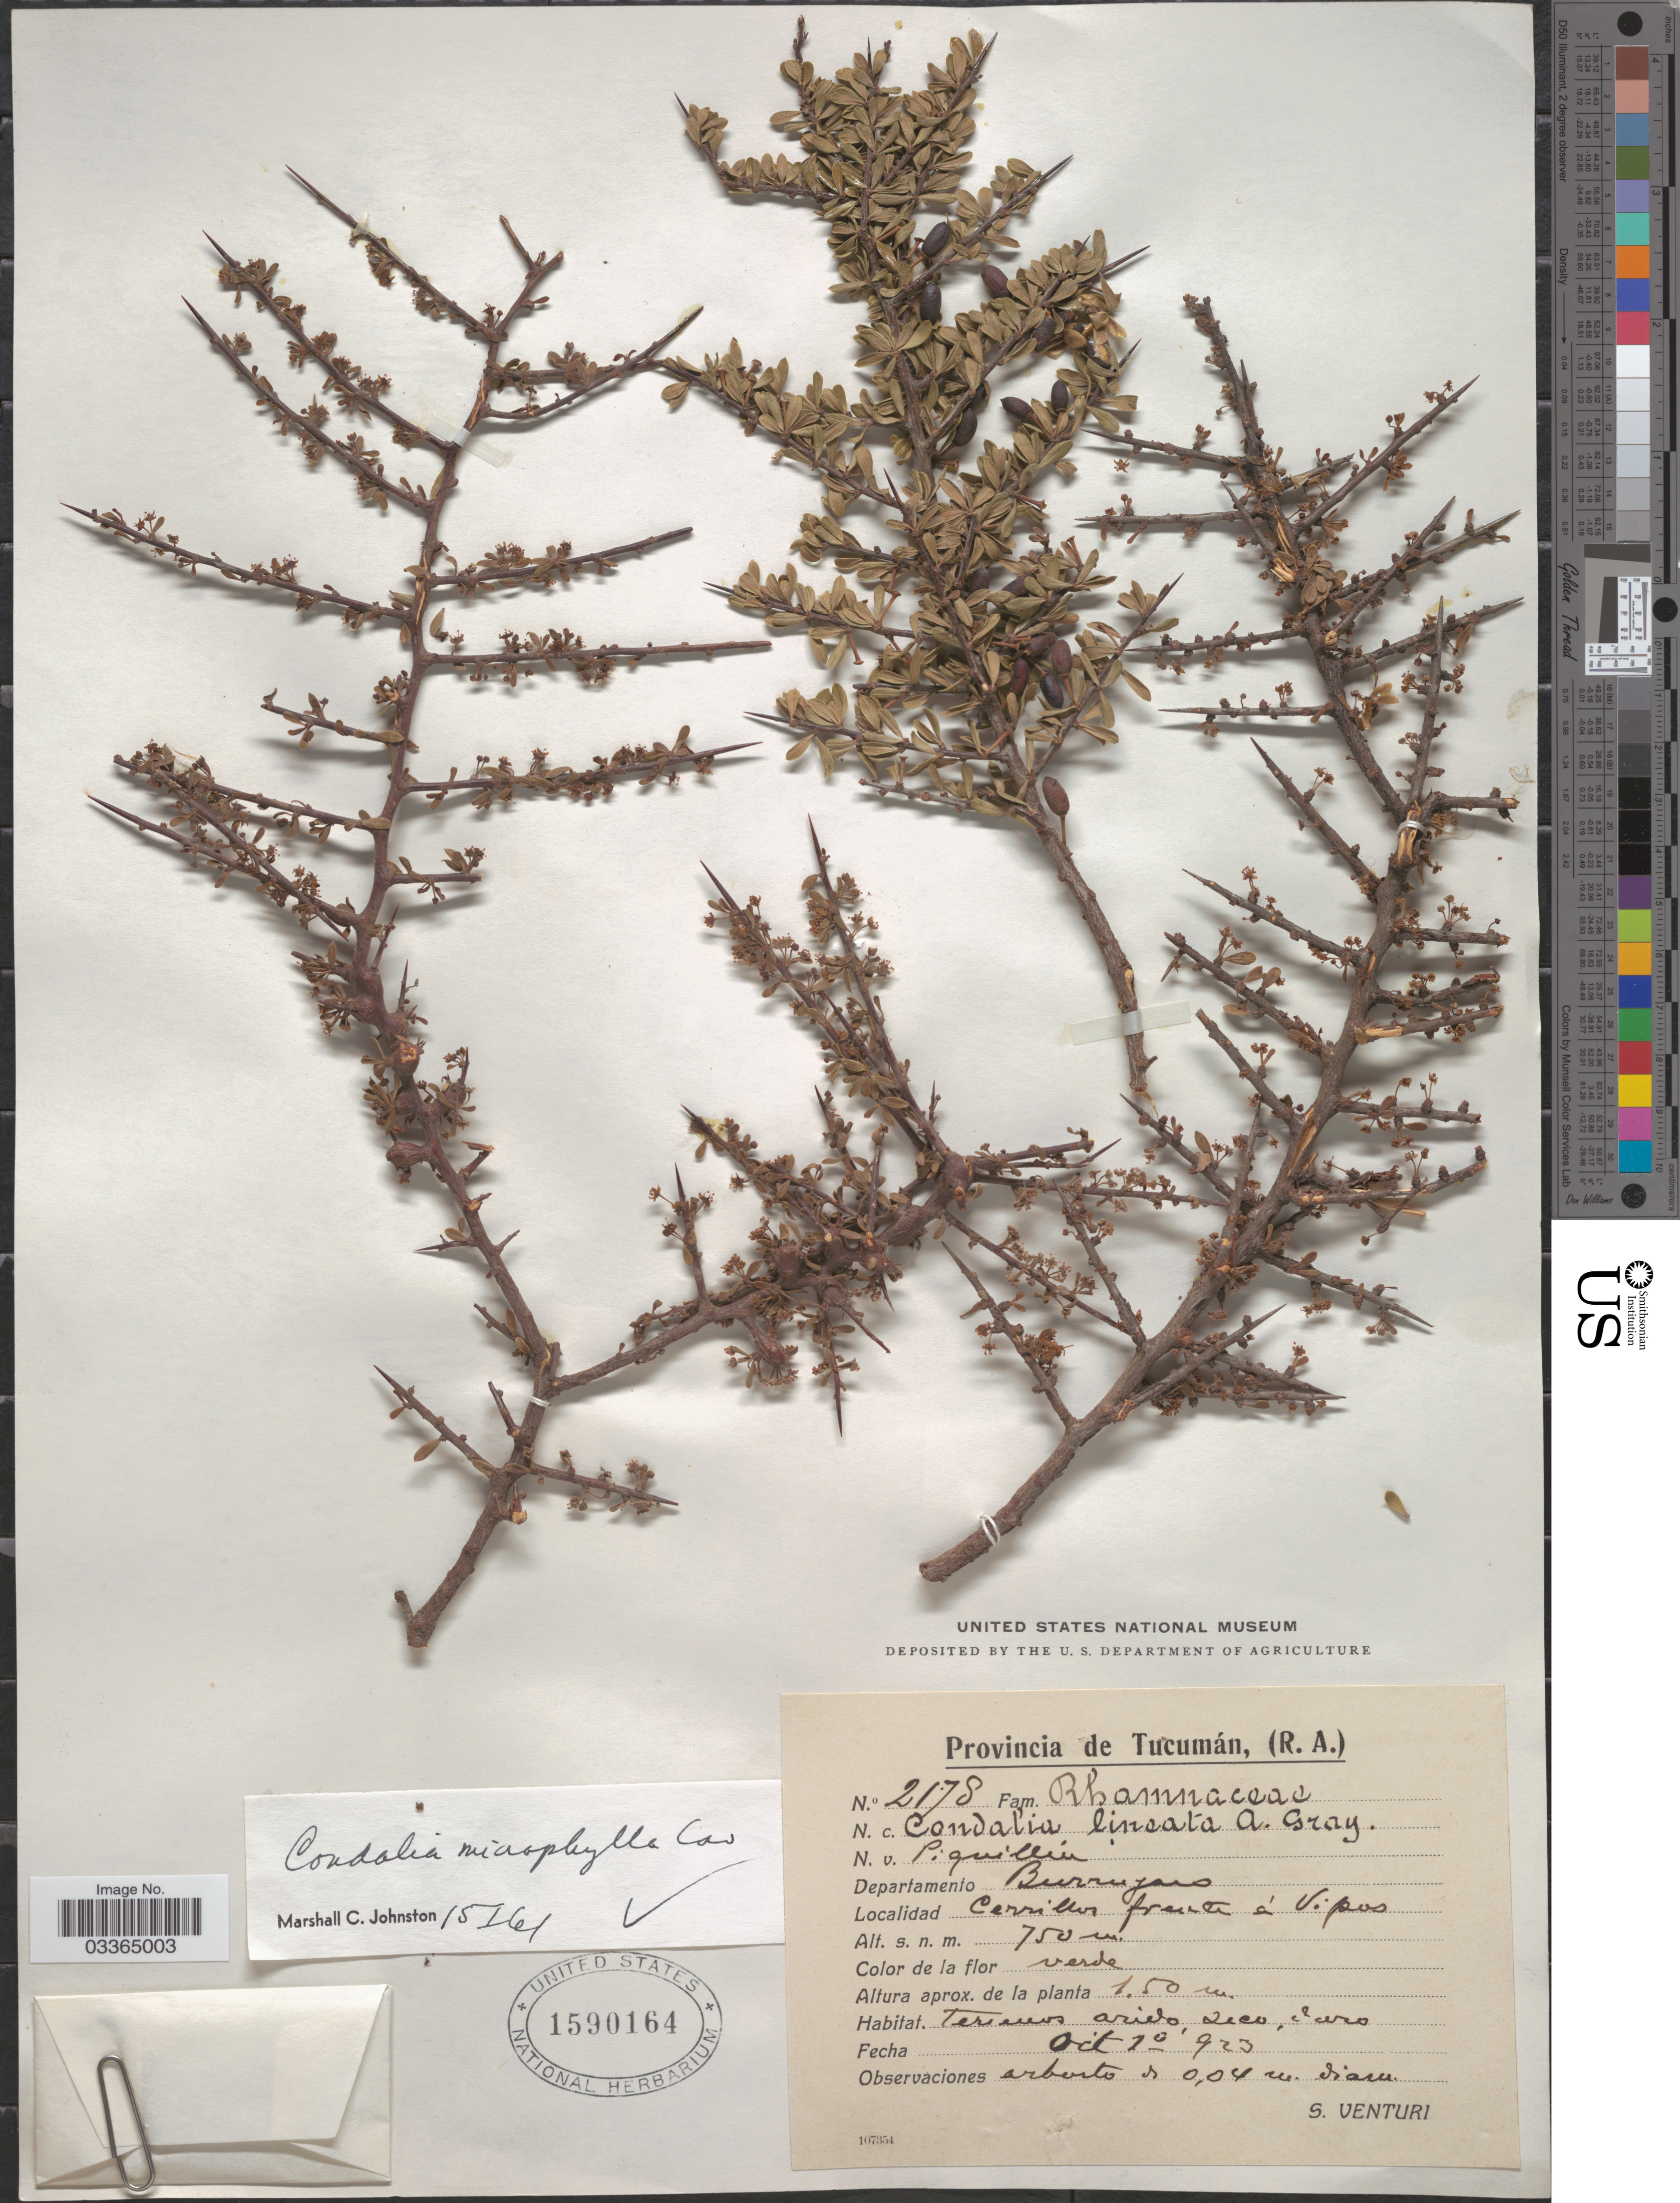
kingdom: Plantae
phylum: Tracheophyta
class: Magnoliopsida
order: Rosales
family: Rhamnaceae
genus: Condalia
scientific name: Condalia microphylla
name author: Cav.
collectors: S. Venturi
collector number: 2178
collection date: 1923-10-10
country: Argentina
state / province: Tucuman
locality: Departamento Burruyacu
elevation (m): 750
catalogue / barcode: US 1590164